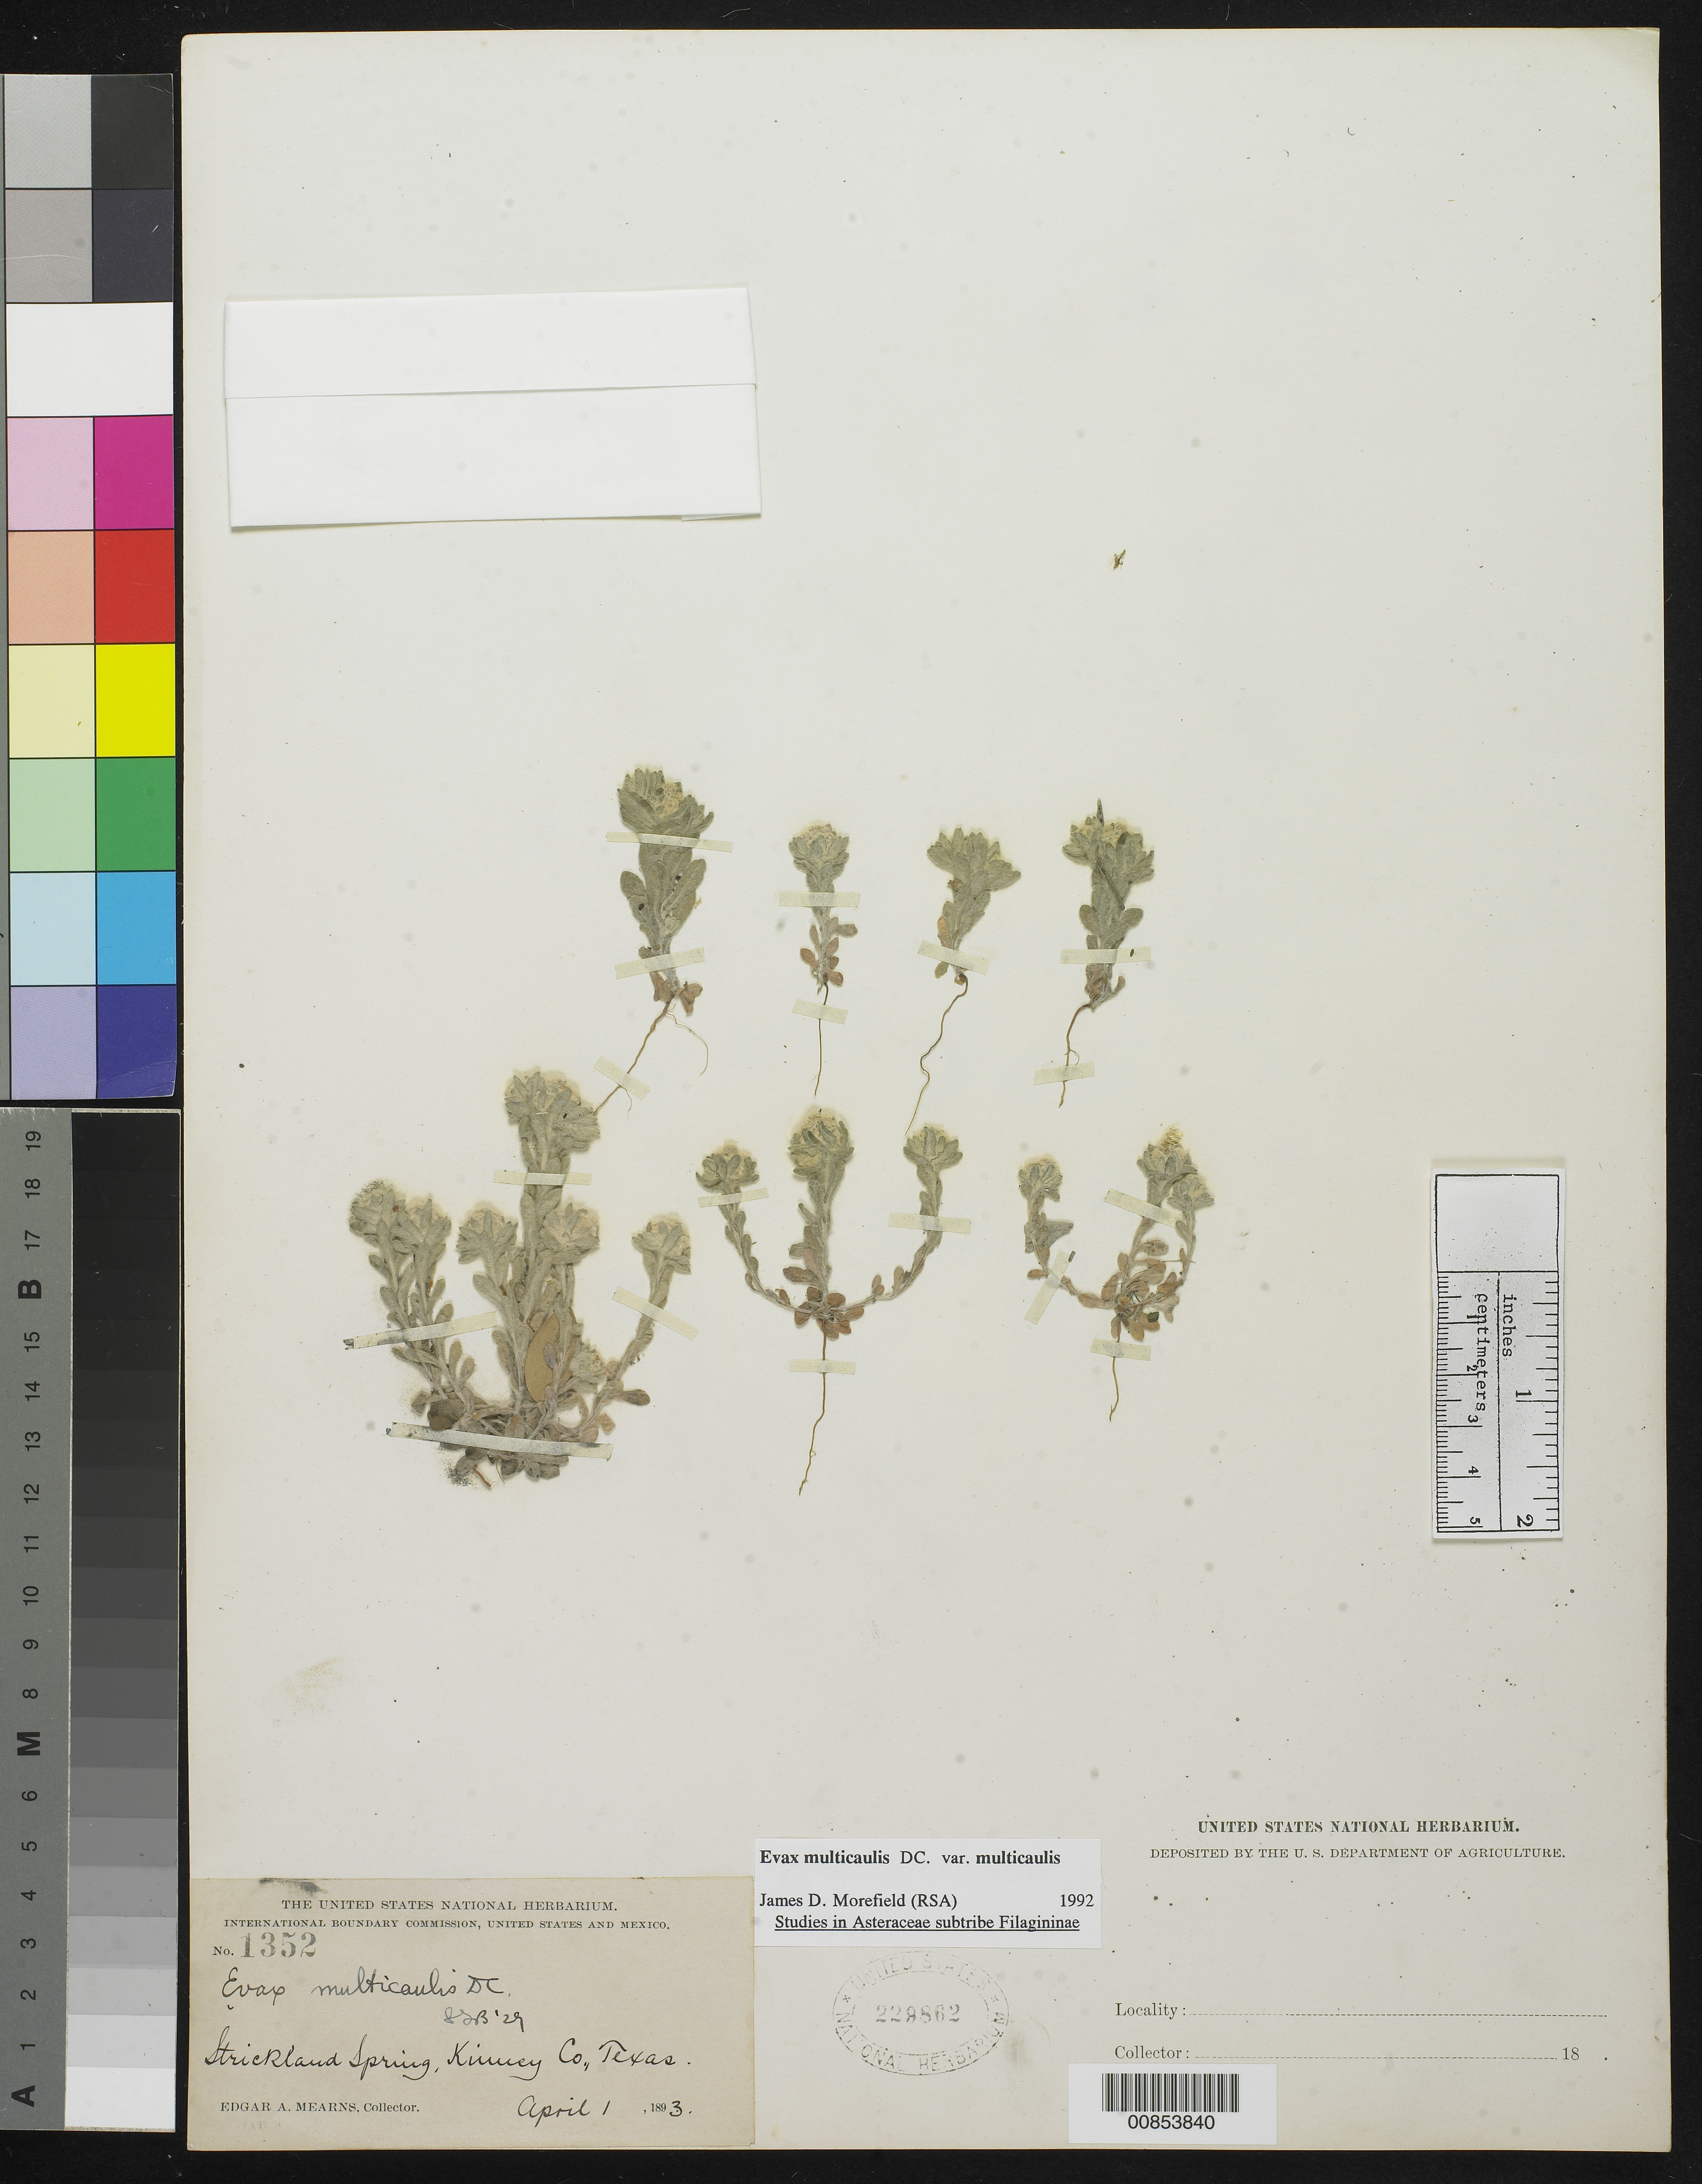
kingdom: Plantae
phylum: Tracheophyta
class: Magnoliopsida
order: Asterales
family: Asteraceae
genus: Evax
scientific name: Evax multicaulis var. multicaulis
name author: DC.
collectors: E. A. Mearns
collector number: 1352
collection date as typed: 01 Apr 1893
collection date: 1893-04-01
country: United States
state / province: Texas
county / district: Kinney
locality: Strickland Spring, Kinney County, Texas.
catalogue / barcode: US 229862